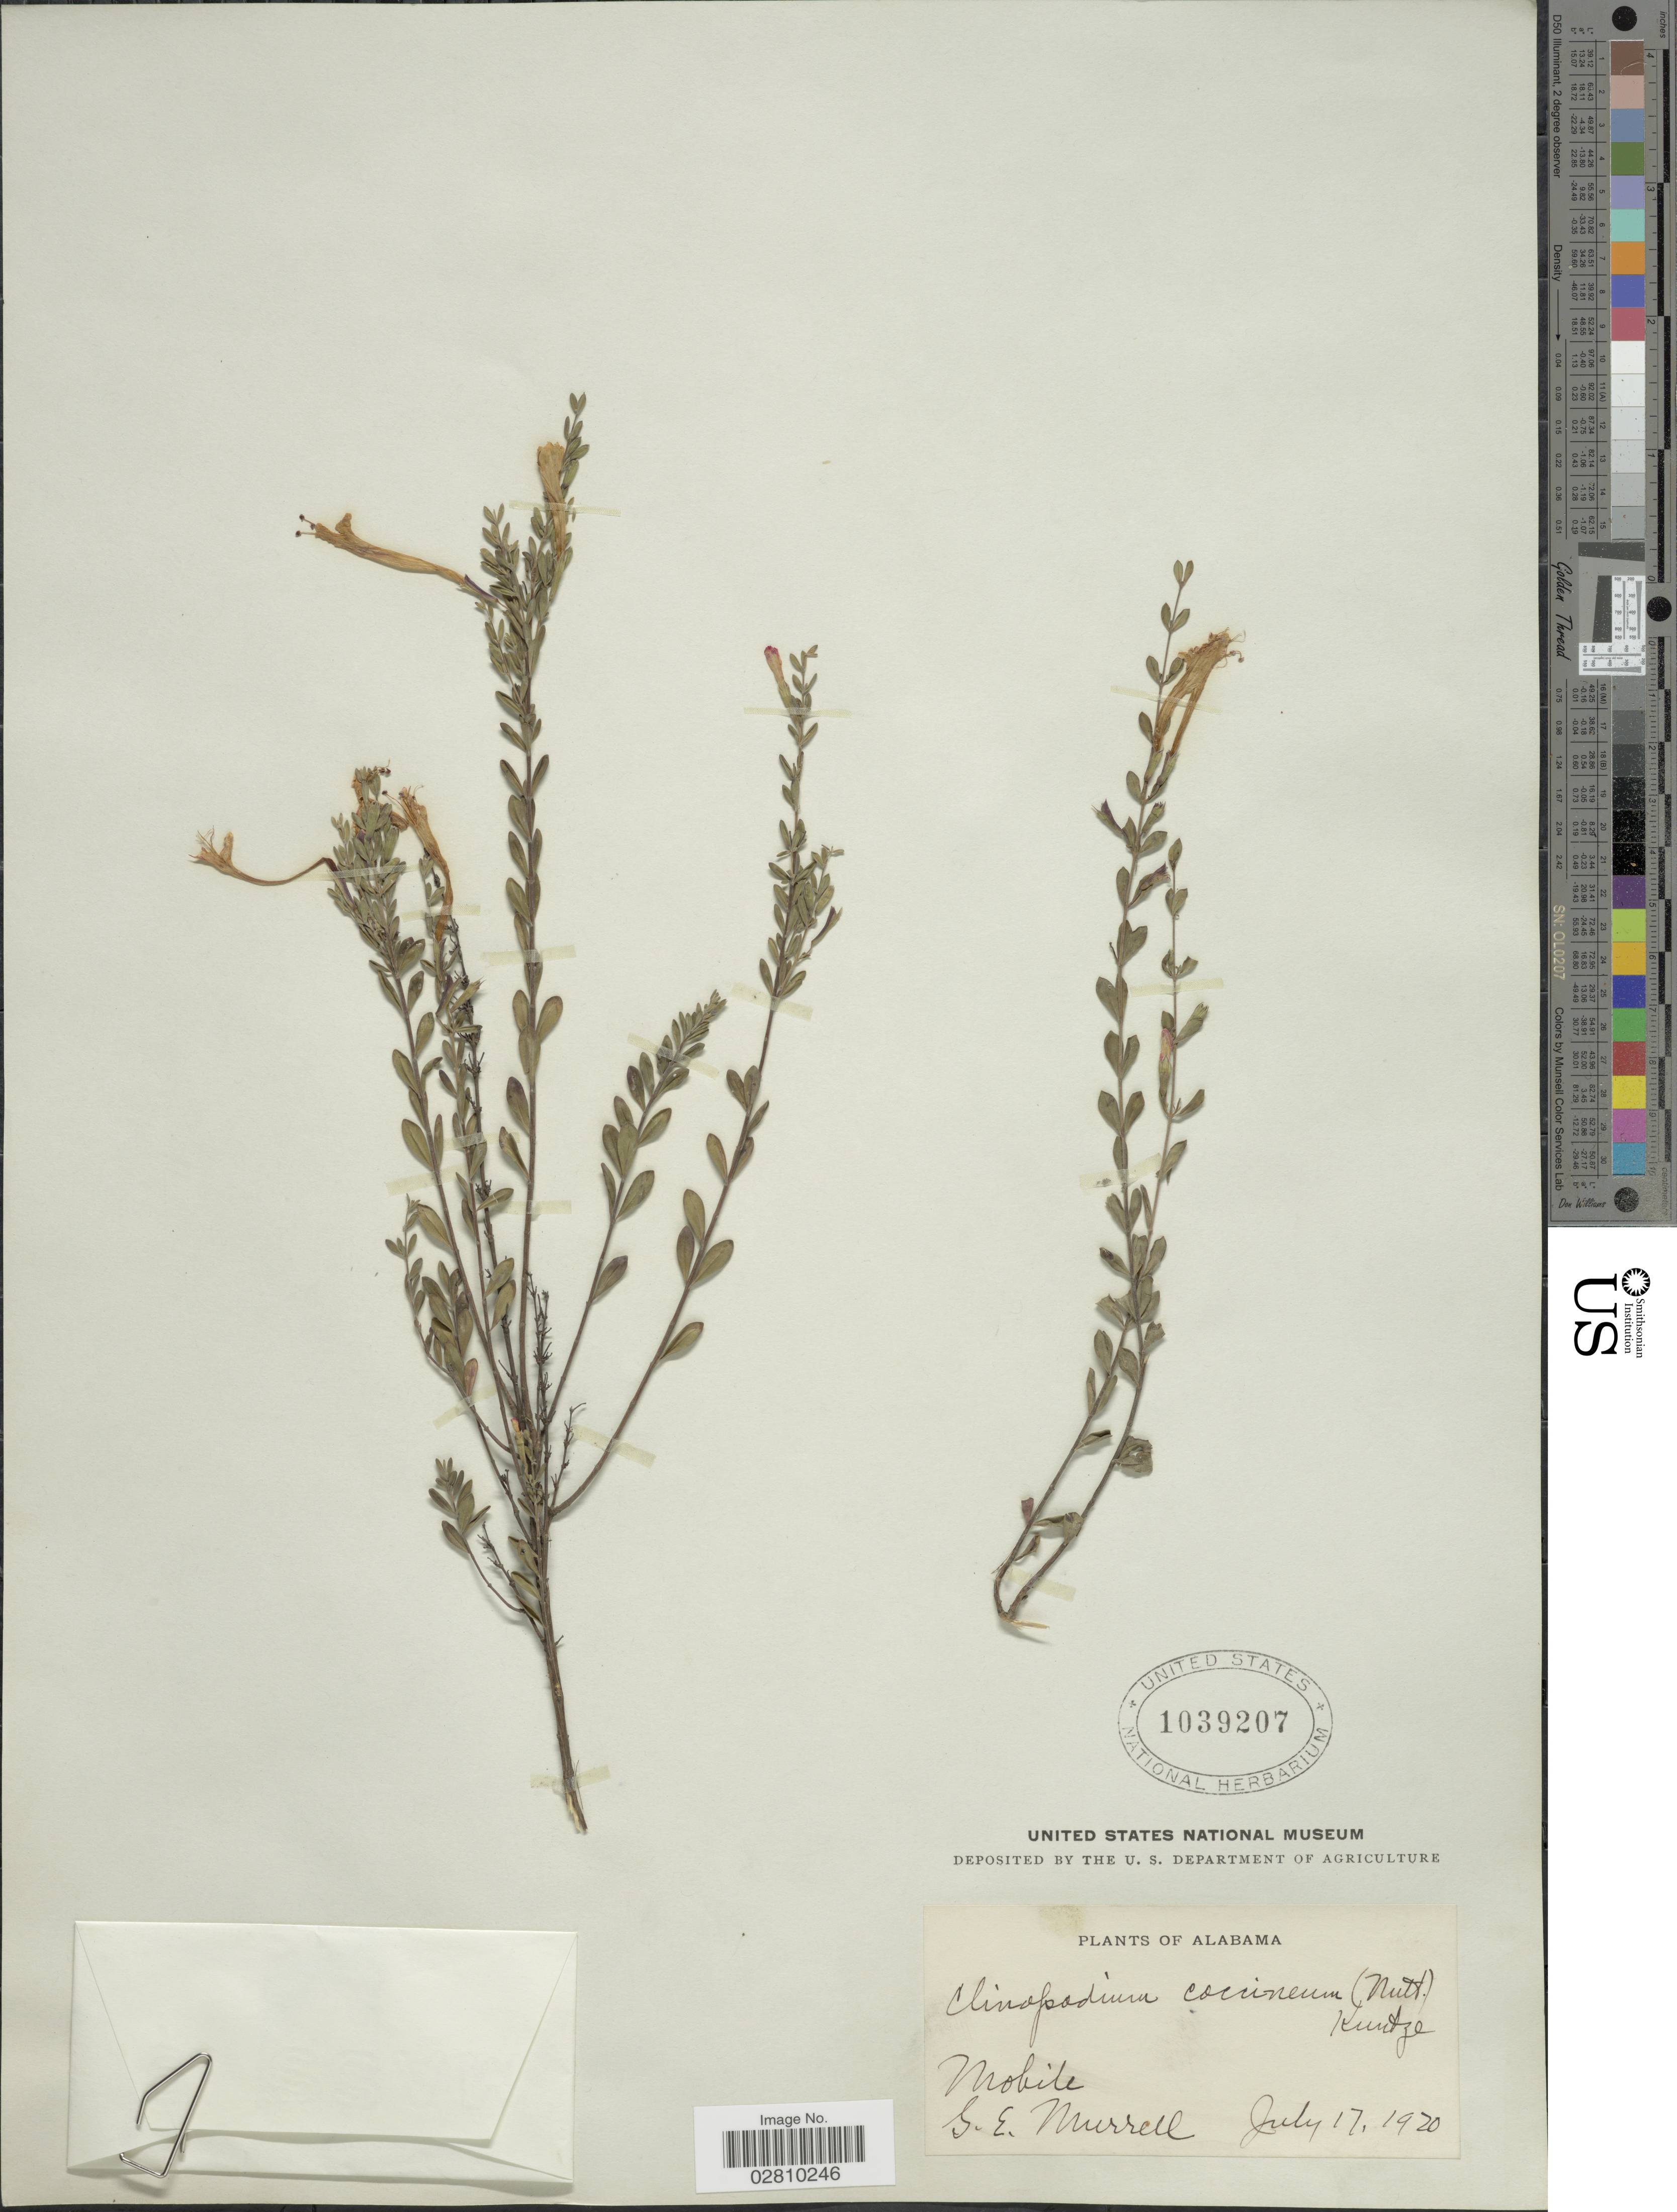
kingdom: Plantae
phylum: Tracheophyta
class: Magnoliopsida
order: Lamiales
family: Lamiaceae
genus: Clinopodium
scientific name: Clinopodium coccineum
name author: (Nutt. ex Hook.) Kuntze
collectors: G. Murrell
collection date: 1920-07-17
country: United States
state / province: Alabama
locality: Mobile.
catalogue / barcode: US 1039207